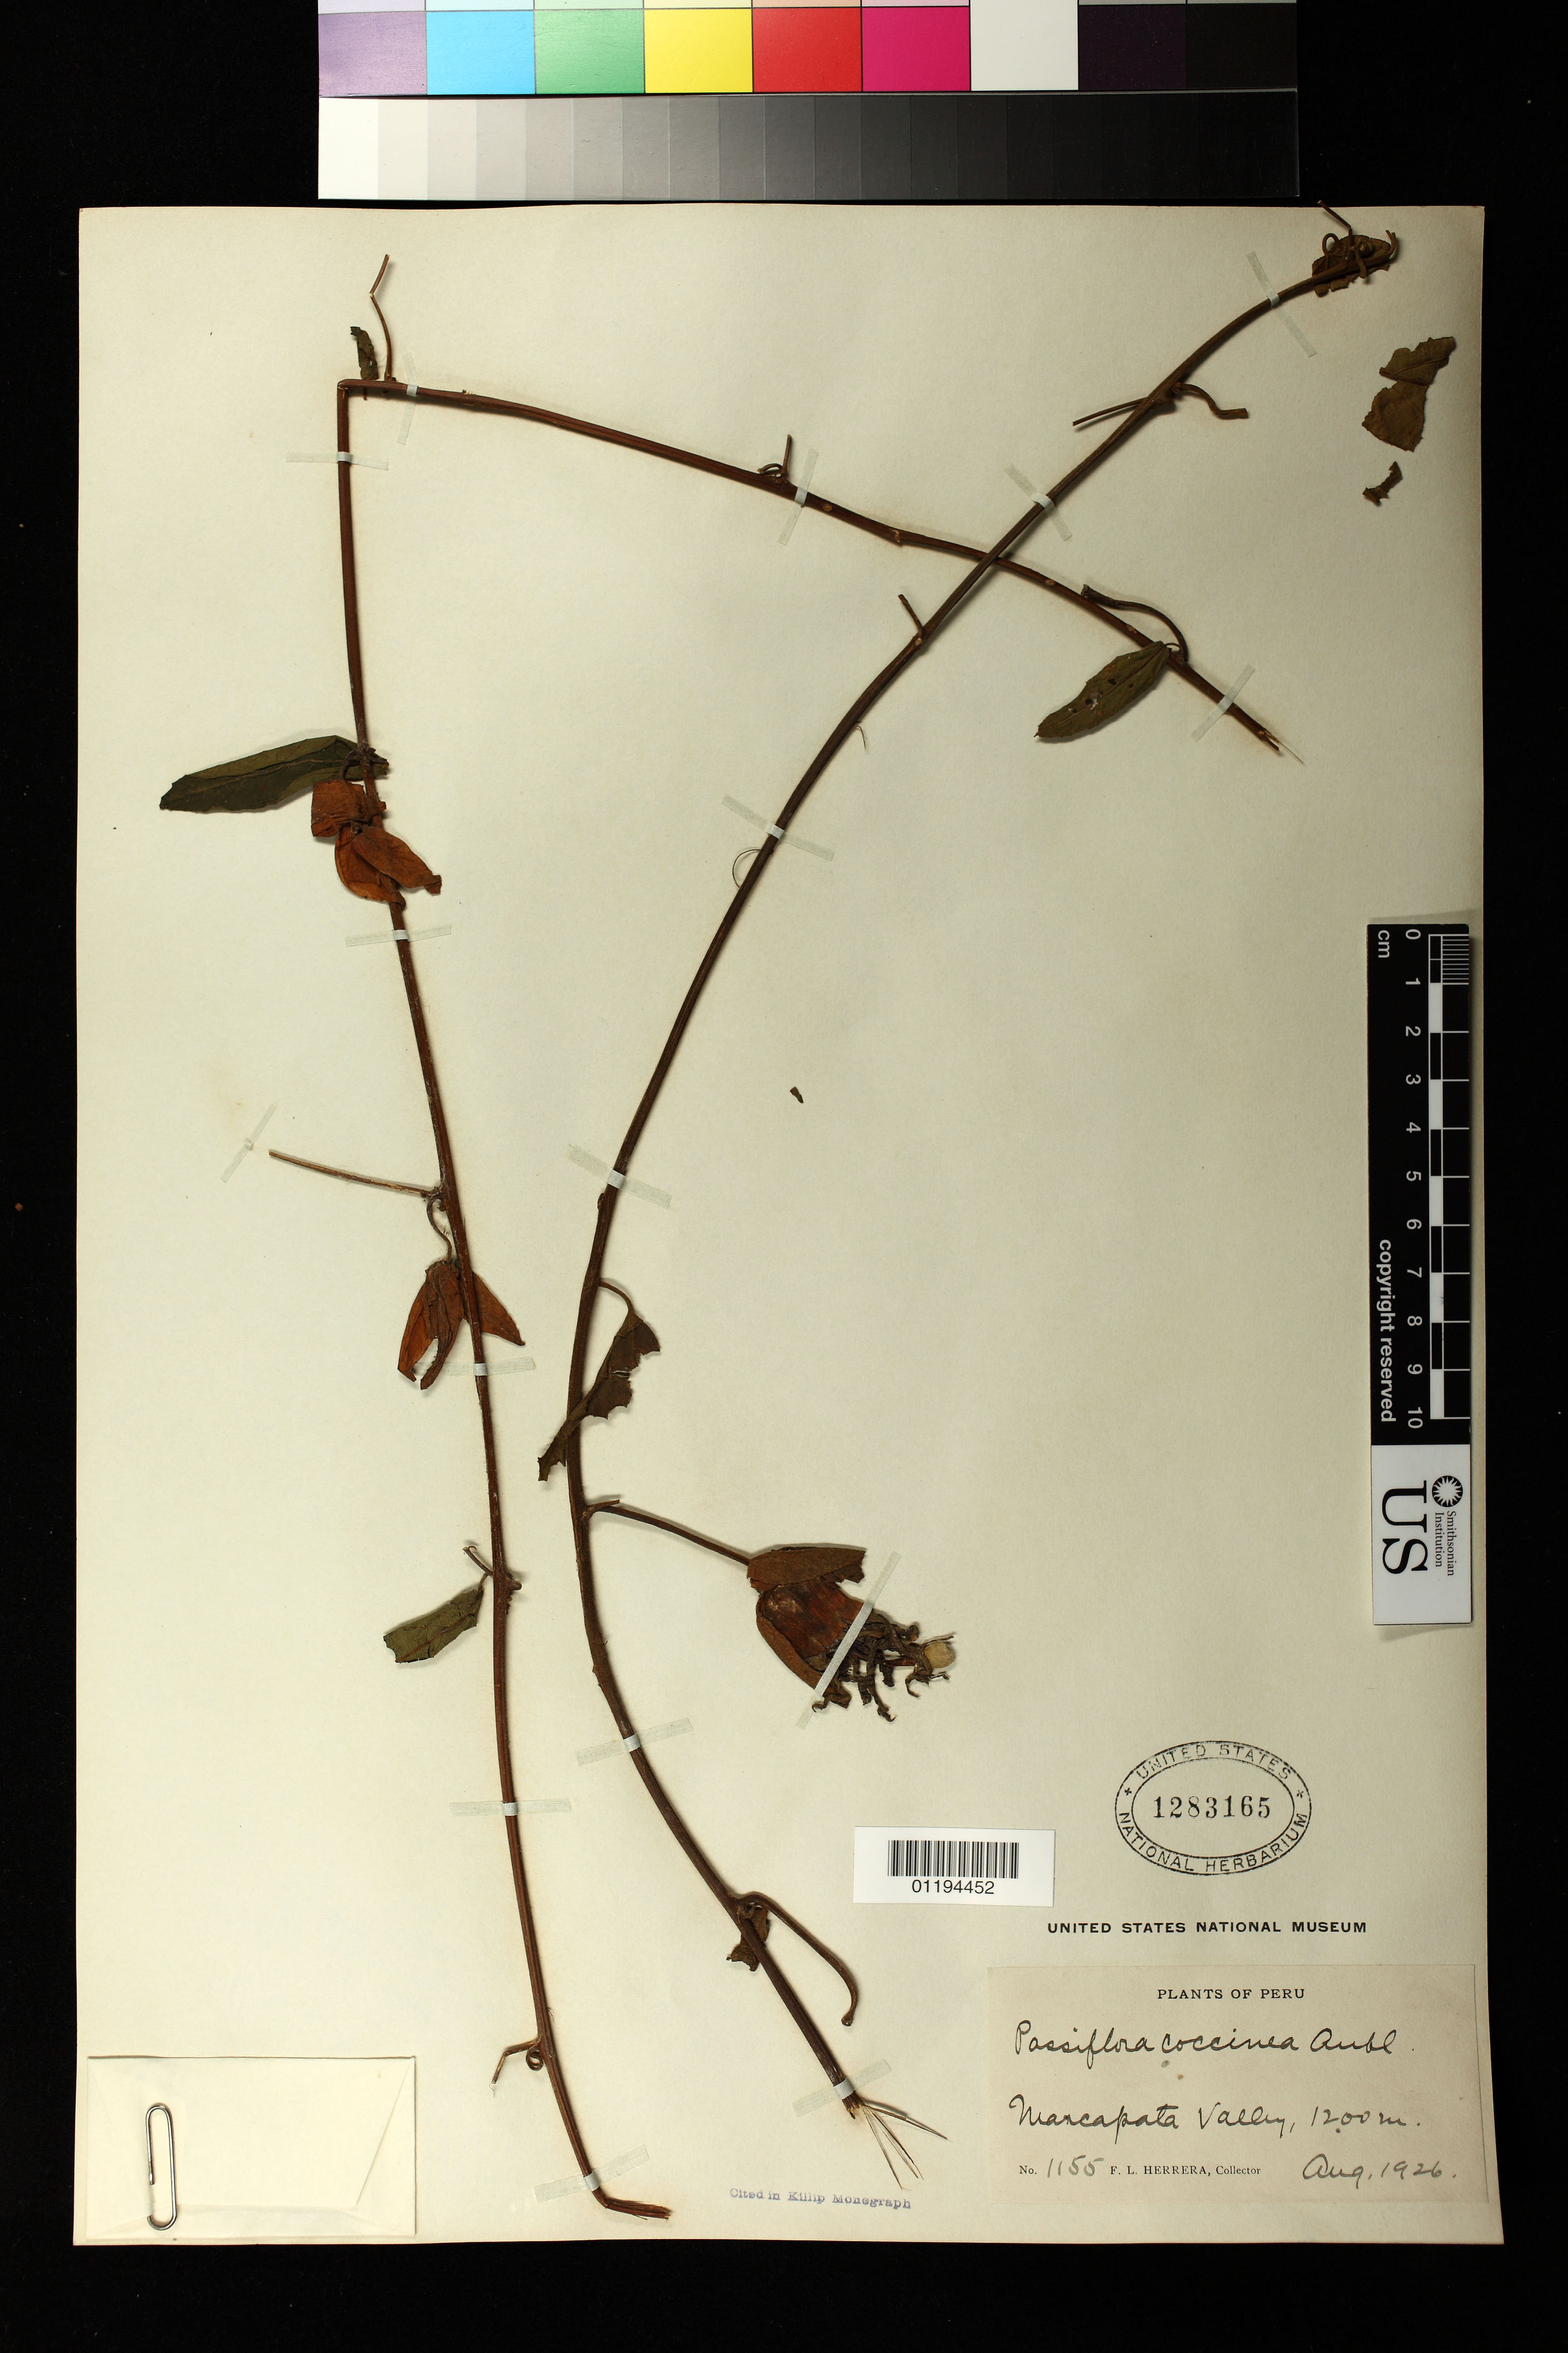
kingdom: Plantae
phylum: Tracheophyta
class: Magnoliopsida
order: Malpighiales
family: Passifloraceae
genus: Passiflora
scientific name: Passiflora coccinea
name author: Aubl.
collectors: F. L. Herrera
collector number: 1155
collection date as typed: Aug 1926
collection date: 1926-08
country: Peru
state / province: Cusco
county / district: Quispicanchis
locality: Marcapata Valley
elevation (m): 1200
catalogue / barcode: US 1283165